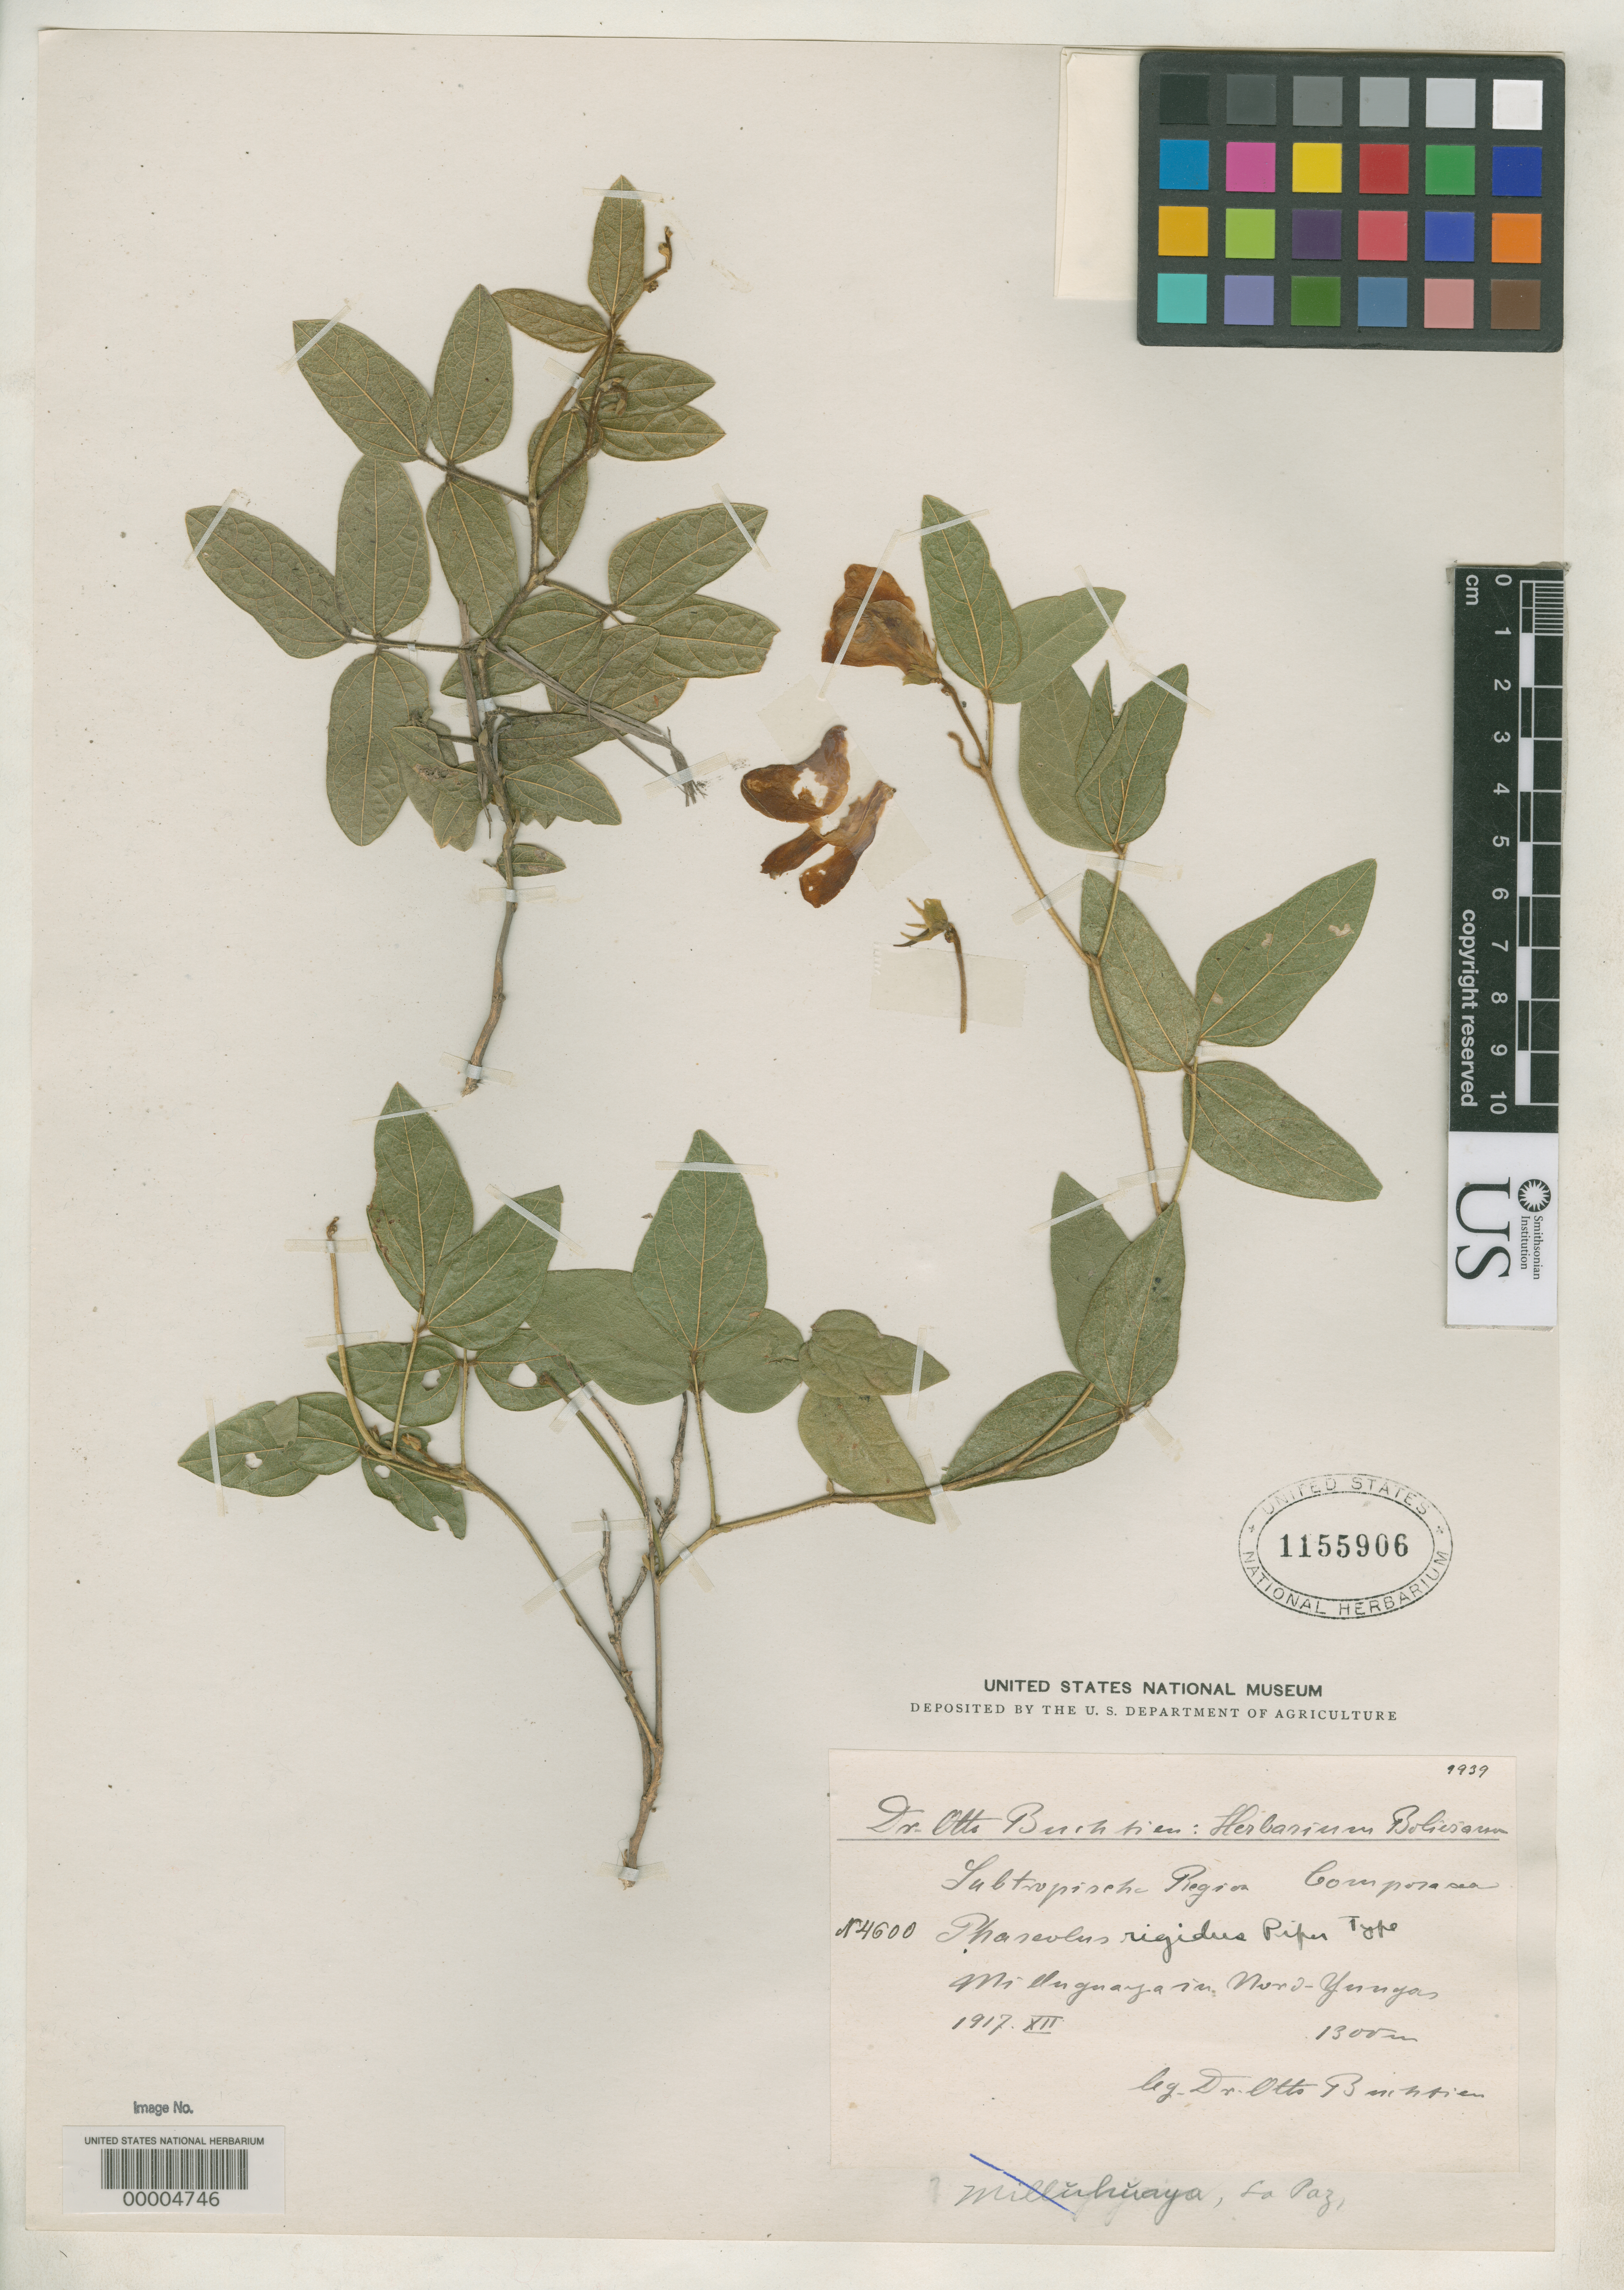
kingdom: Plantae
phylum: Tracheophyta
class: Magnoliopsida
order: Fabales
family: Fabaceae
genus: Phaseolus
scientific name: Phaseolus rigidus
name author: Piper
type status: Holotype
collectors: O. Buchtien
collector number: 4600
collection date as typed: Dec 1912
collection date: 1912-12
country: Bolivia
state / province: La Paz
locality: Milluhuaya.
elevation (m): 1300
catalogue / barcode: US 1155906